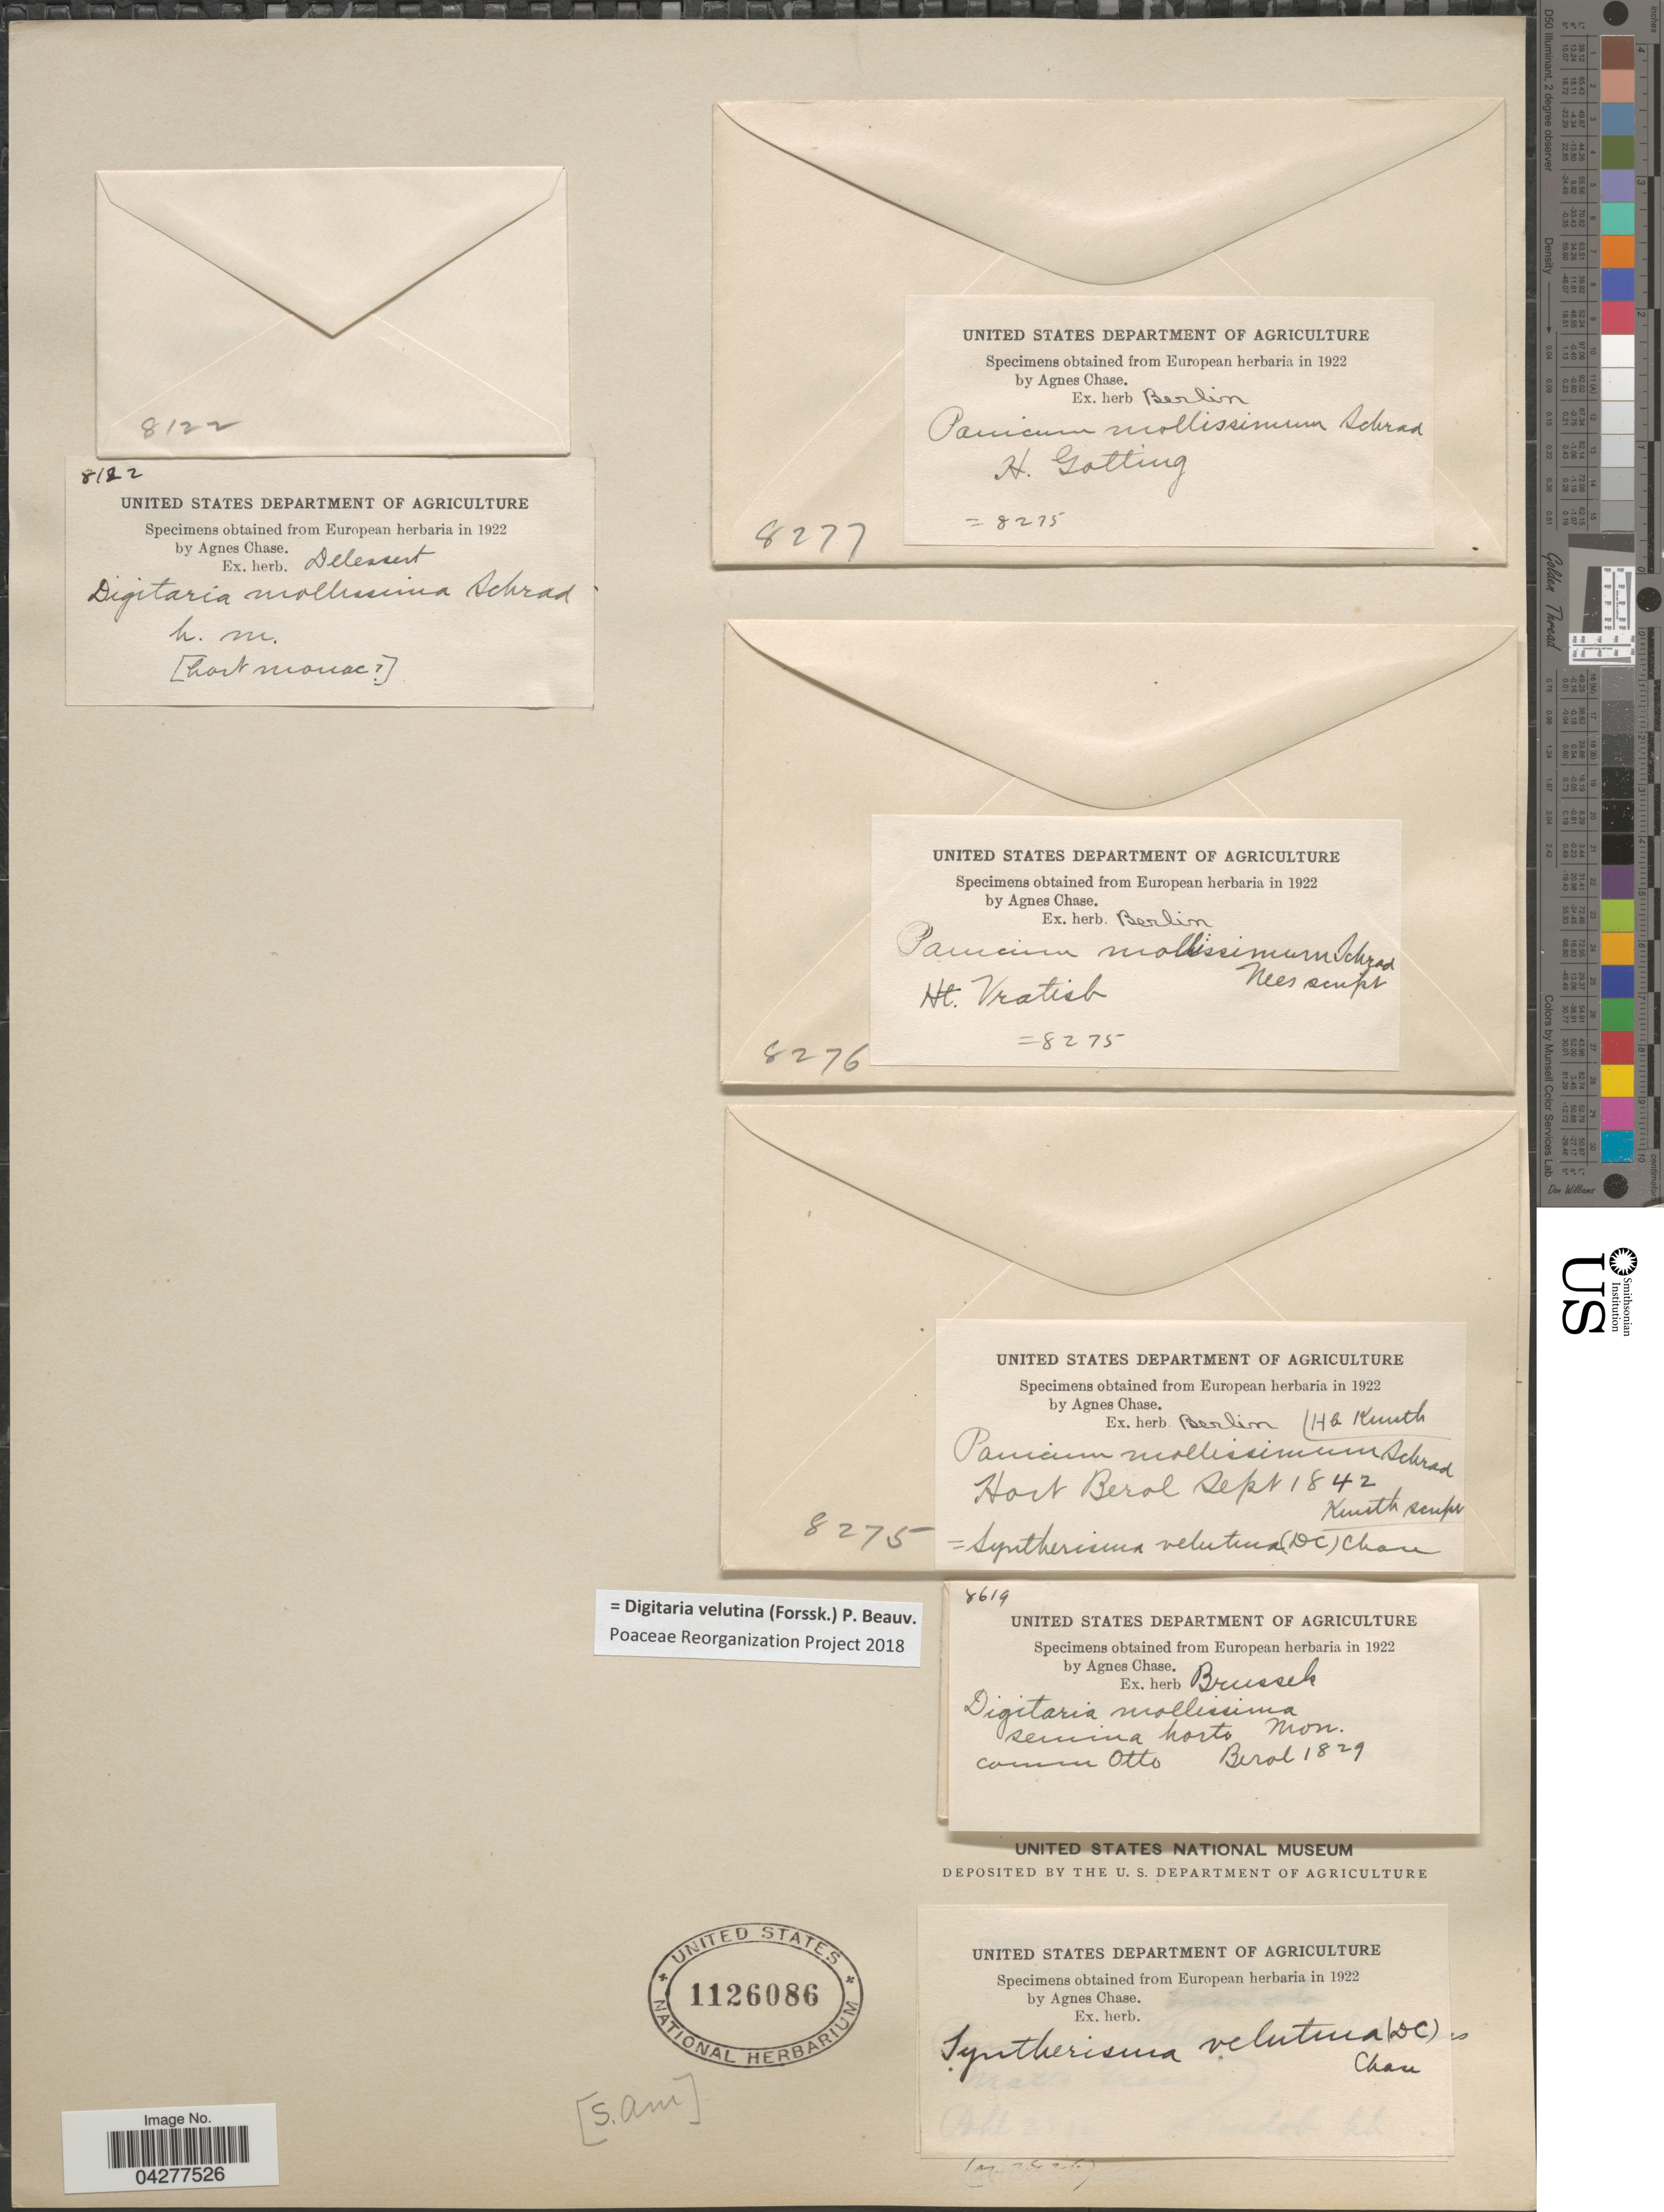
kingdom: Plantae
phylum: Tracheophyta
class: Liliopsida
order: Poales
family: Poaceae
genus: Digitaria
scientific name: Digitaria velutina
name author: (Forssk.) P. Beauv.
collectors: ex herb. Berlin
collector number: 8275/8276?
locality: Ht. Vratisb.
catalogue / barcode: US 1126086-3